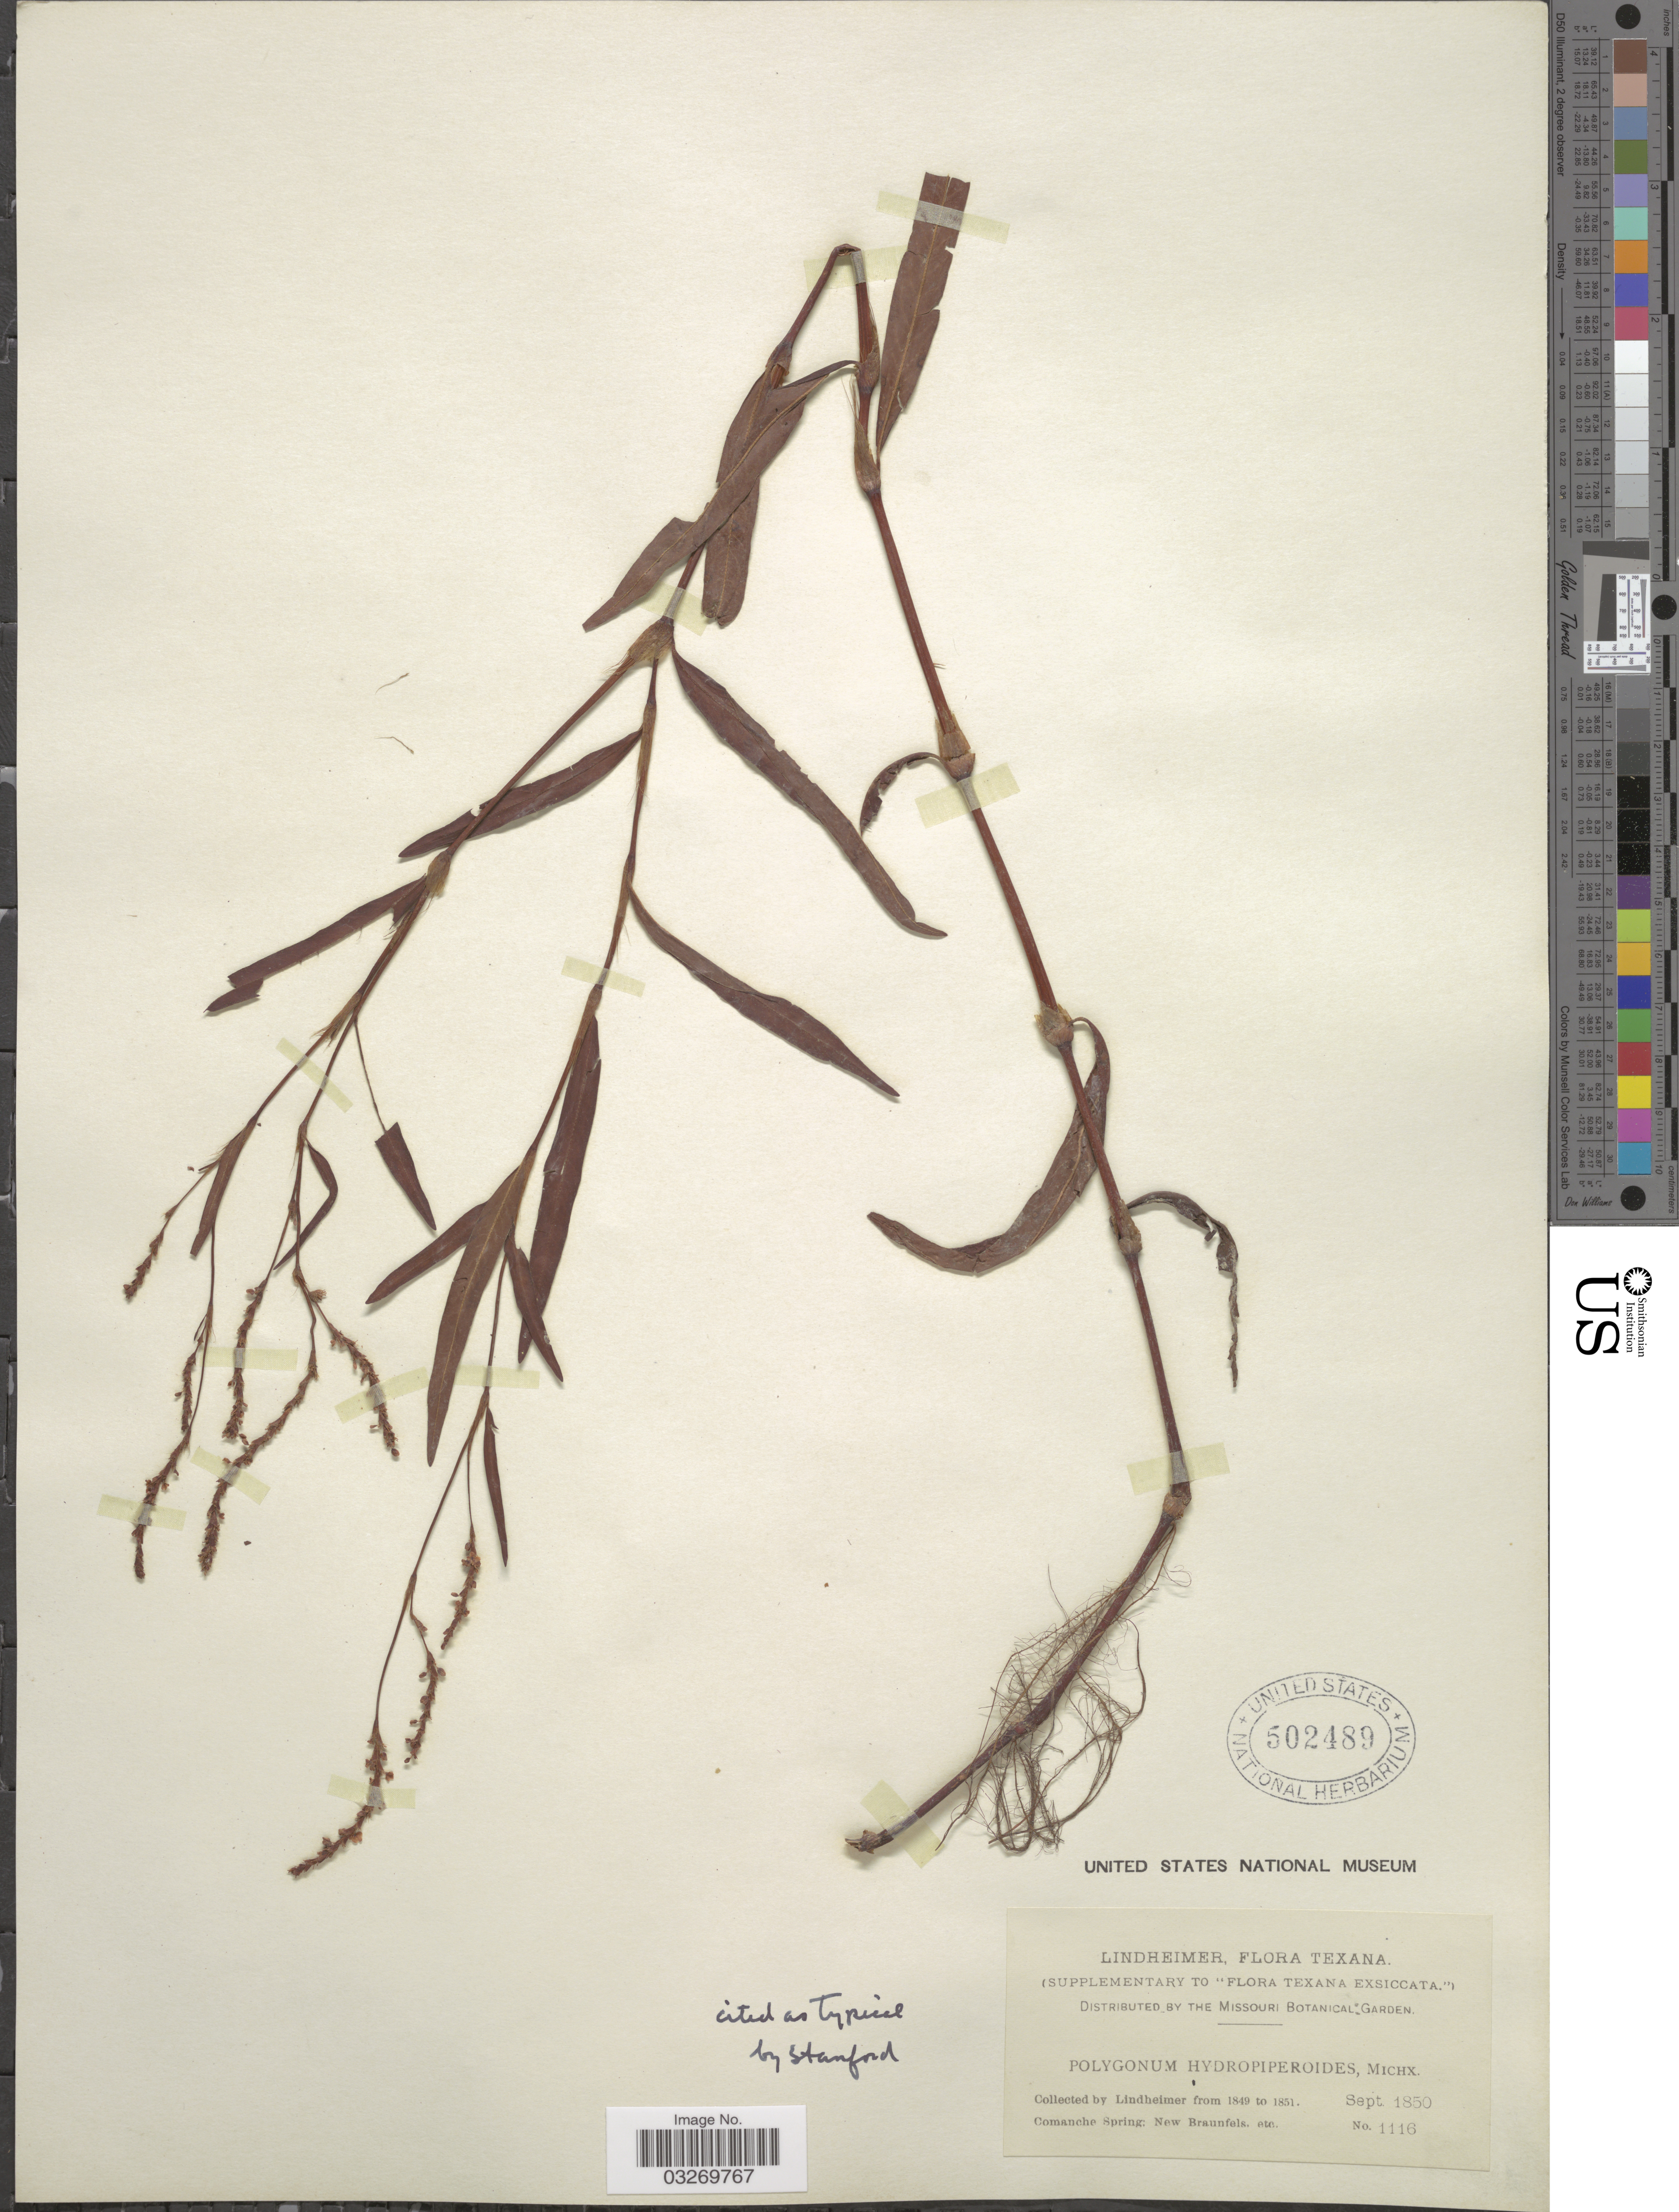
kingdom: Plantae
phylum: Tracheophyta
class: Magnoliopsida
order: Caryophyllales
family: Polygonaceae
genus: Persicaria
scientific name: Persicaria hydropiperoides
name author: (Michx.) Small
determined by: Atha, D. E.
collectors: -. Lindheimer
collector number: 1116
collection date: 1850-09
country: United States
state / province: Texas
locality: Comanche Spring; New Braunfels, etc.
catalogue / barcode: US 502489